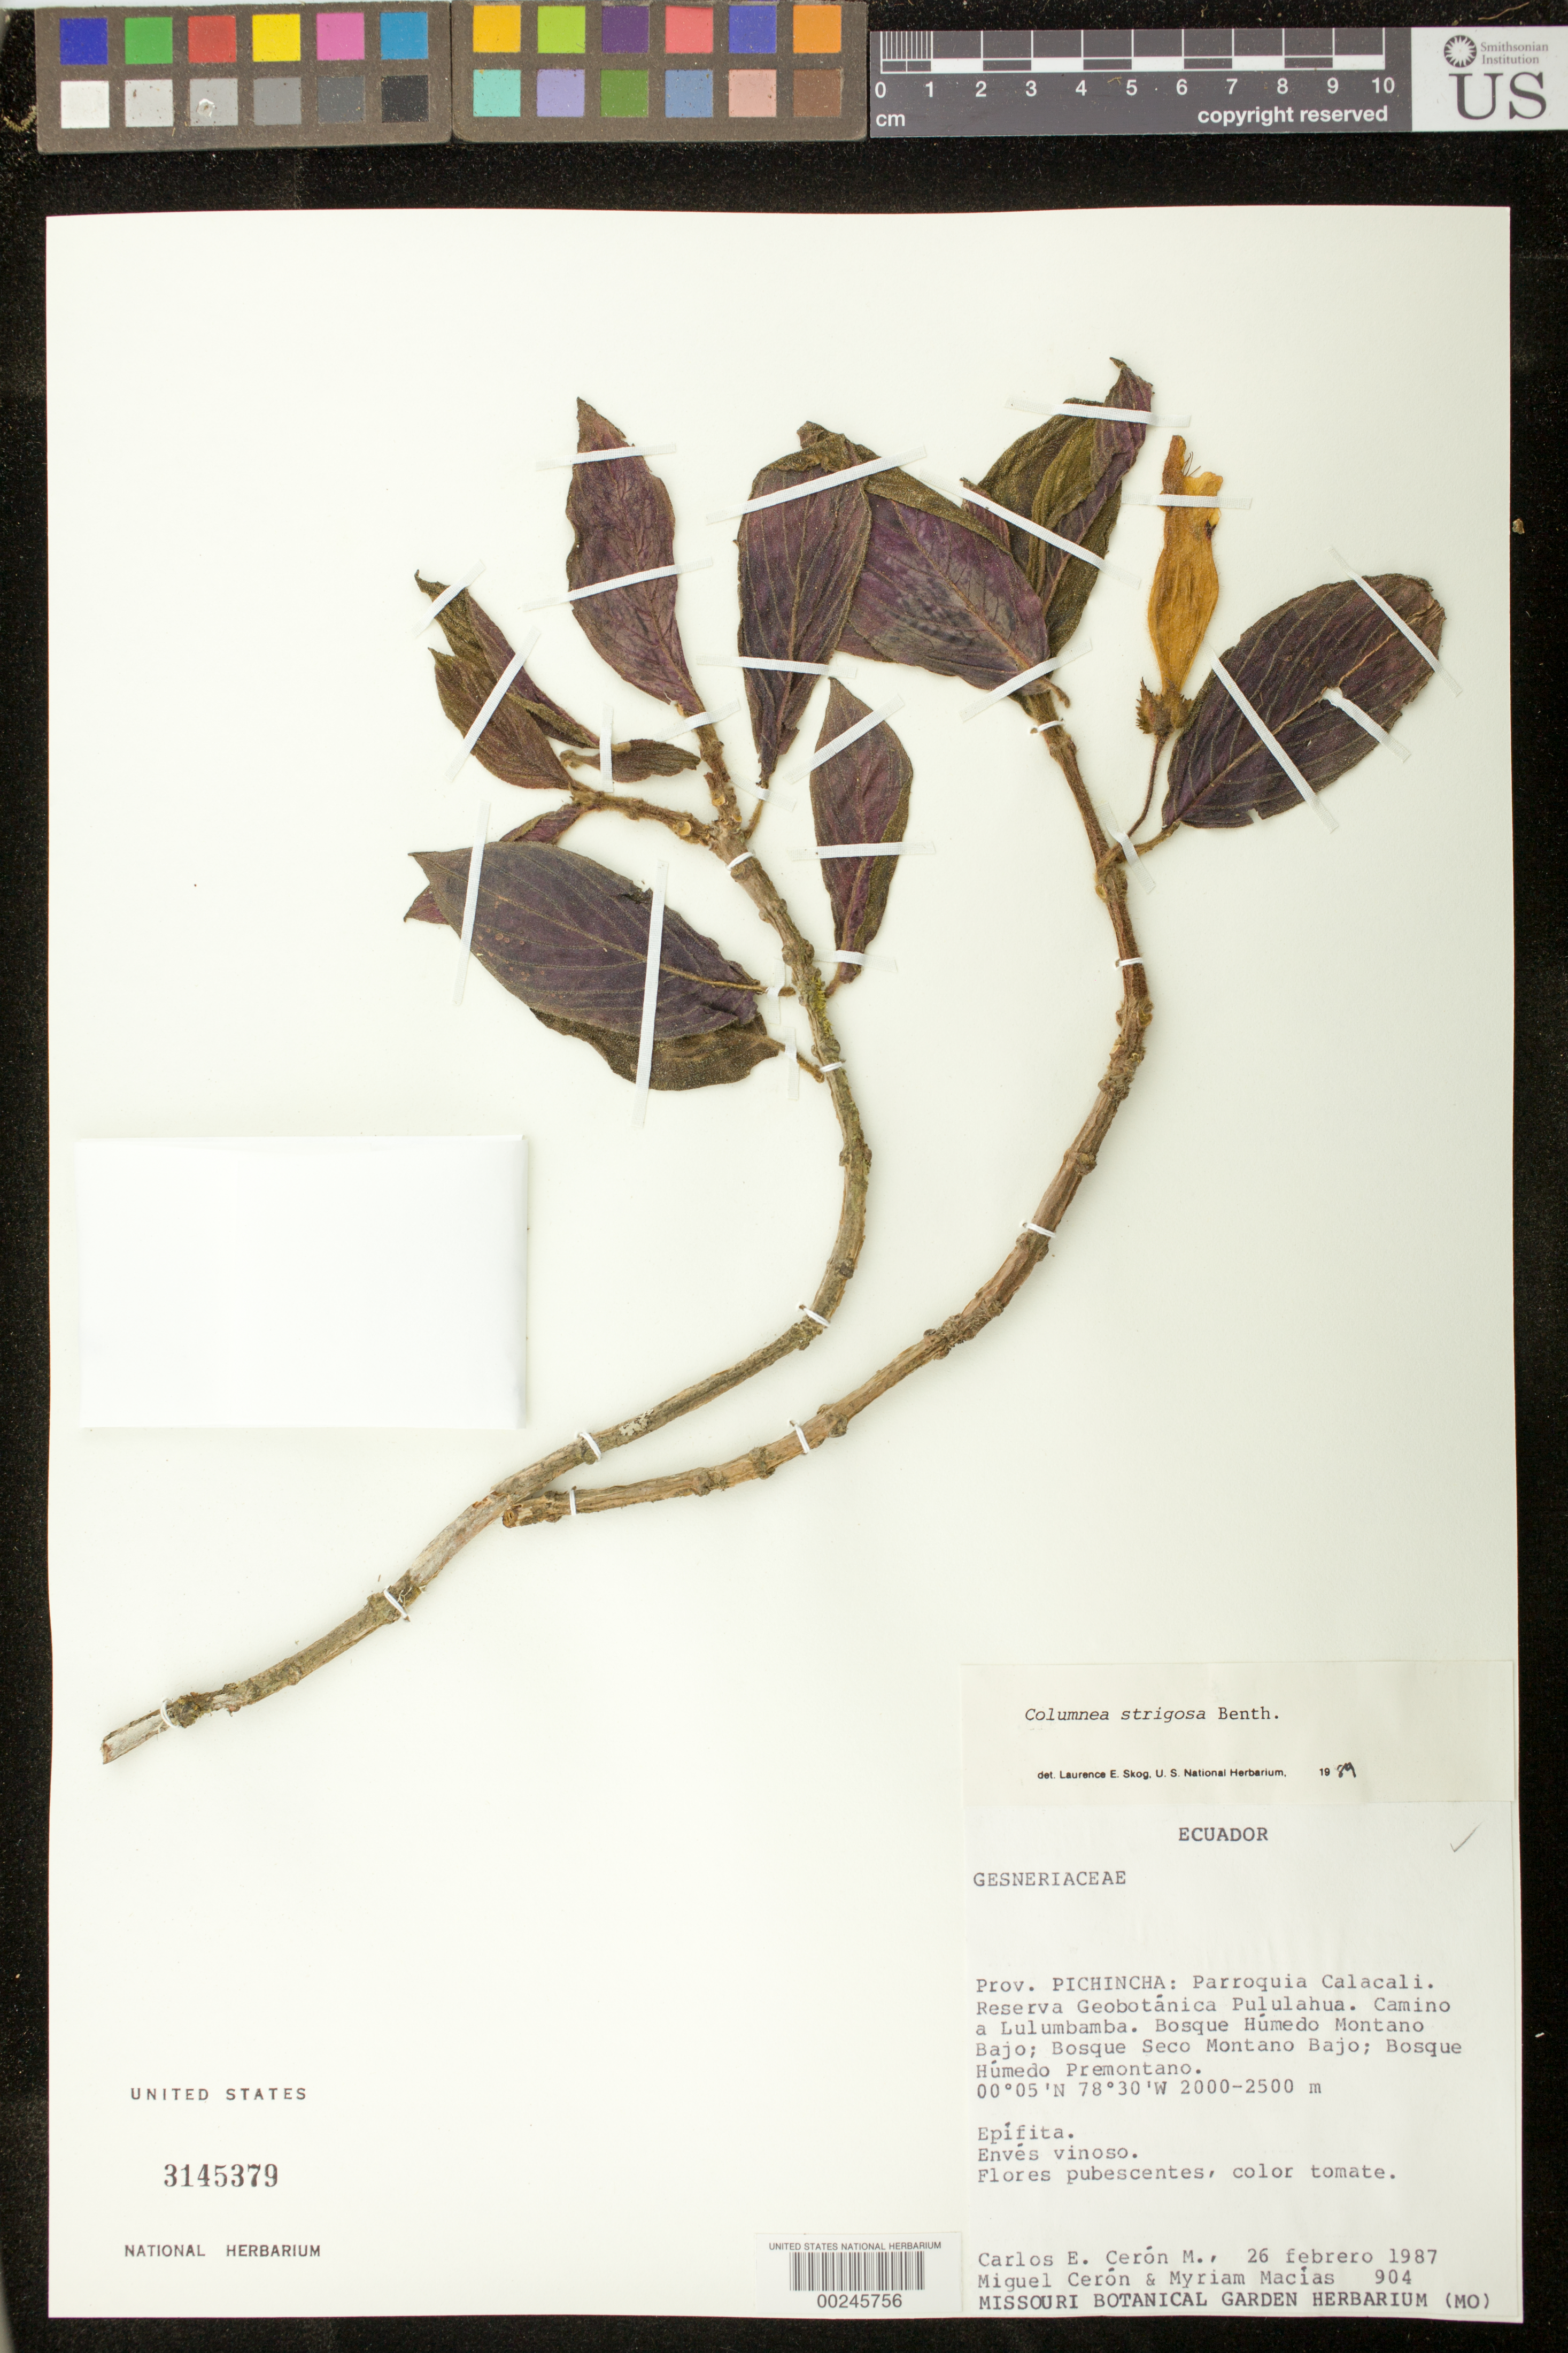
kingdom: Plantae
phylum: Tracheophyta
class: Magnoliopsida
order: Lamiales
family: Gesneriaceae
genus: Columnea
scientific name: Columnea strigosa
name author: Benth.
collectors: C. E. Cerón M., M. Cerón & M. Macias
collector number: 904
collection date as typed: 26 Feb 1987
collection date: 1987-02-26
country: Ecuador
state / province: Pichincha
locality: Parroquia Calacali, Reserva Geobotanica Pululahua, road to Lulumbamba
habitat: Short humid montane, short secondary montane, humid premontane forest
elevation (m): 2000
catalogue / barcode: US 3145379